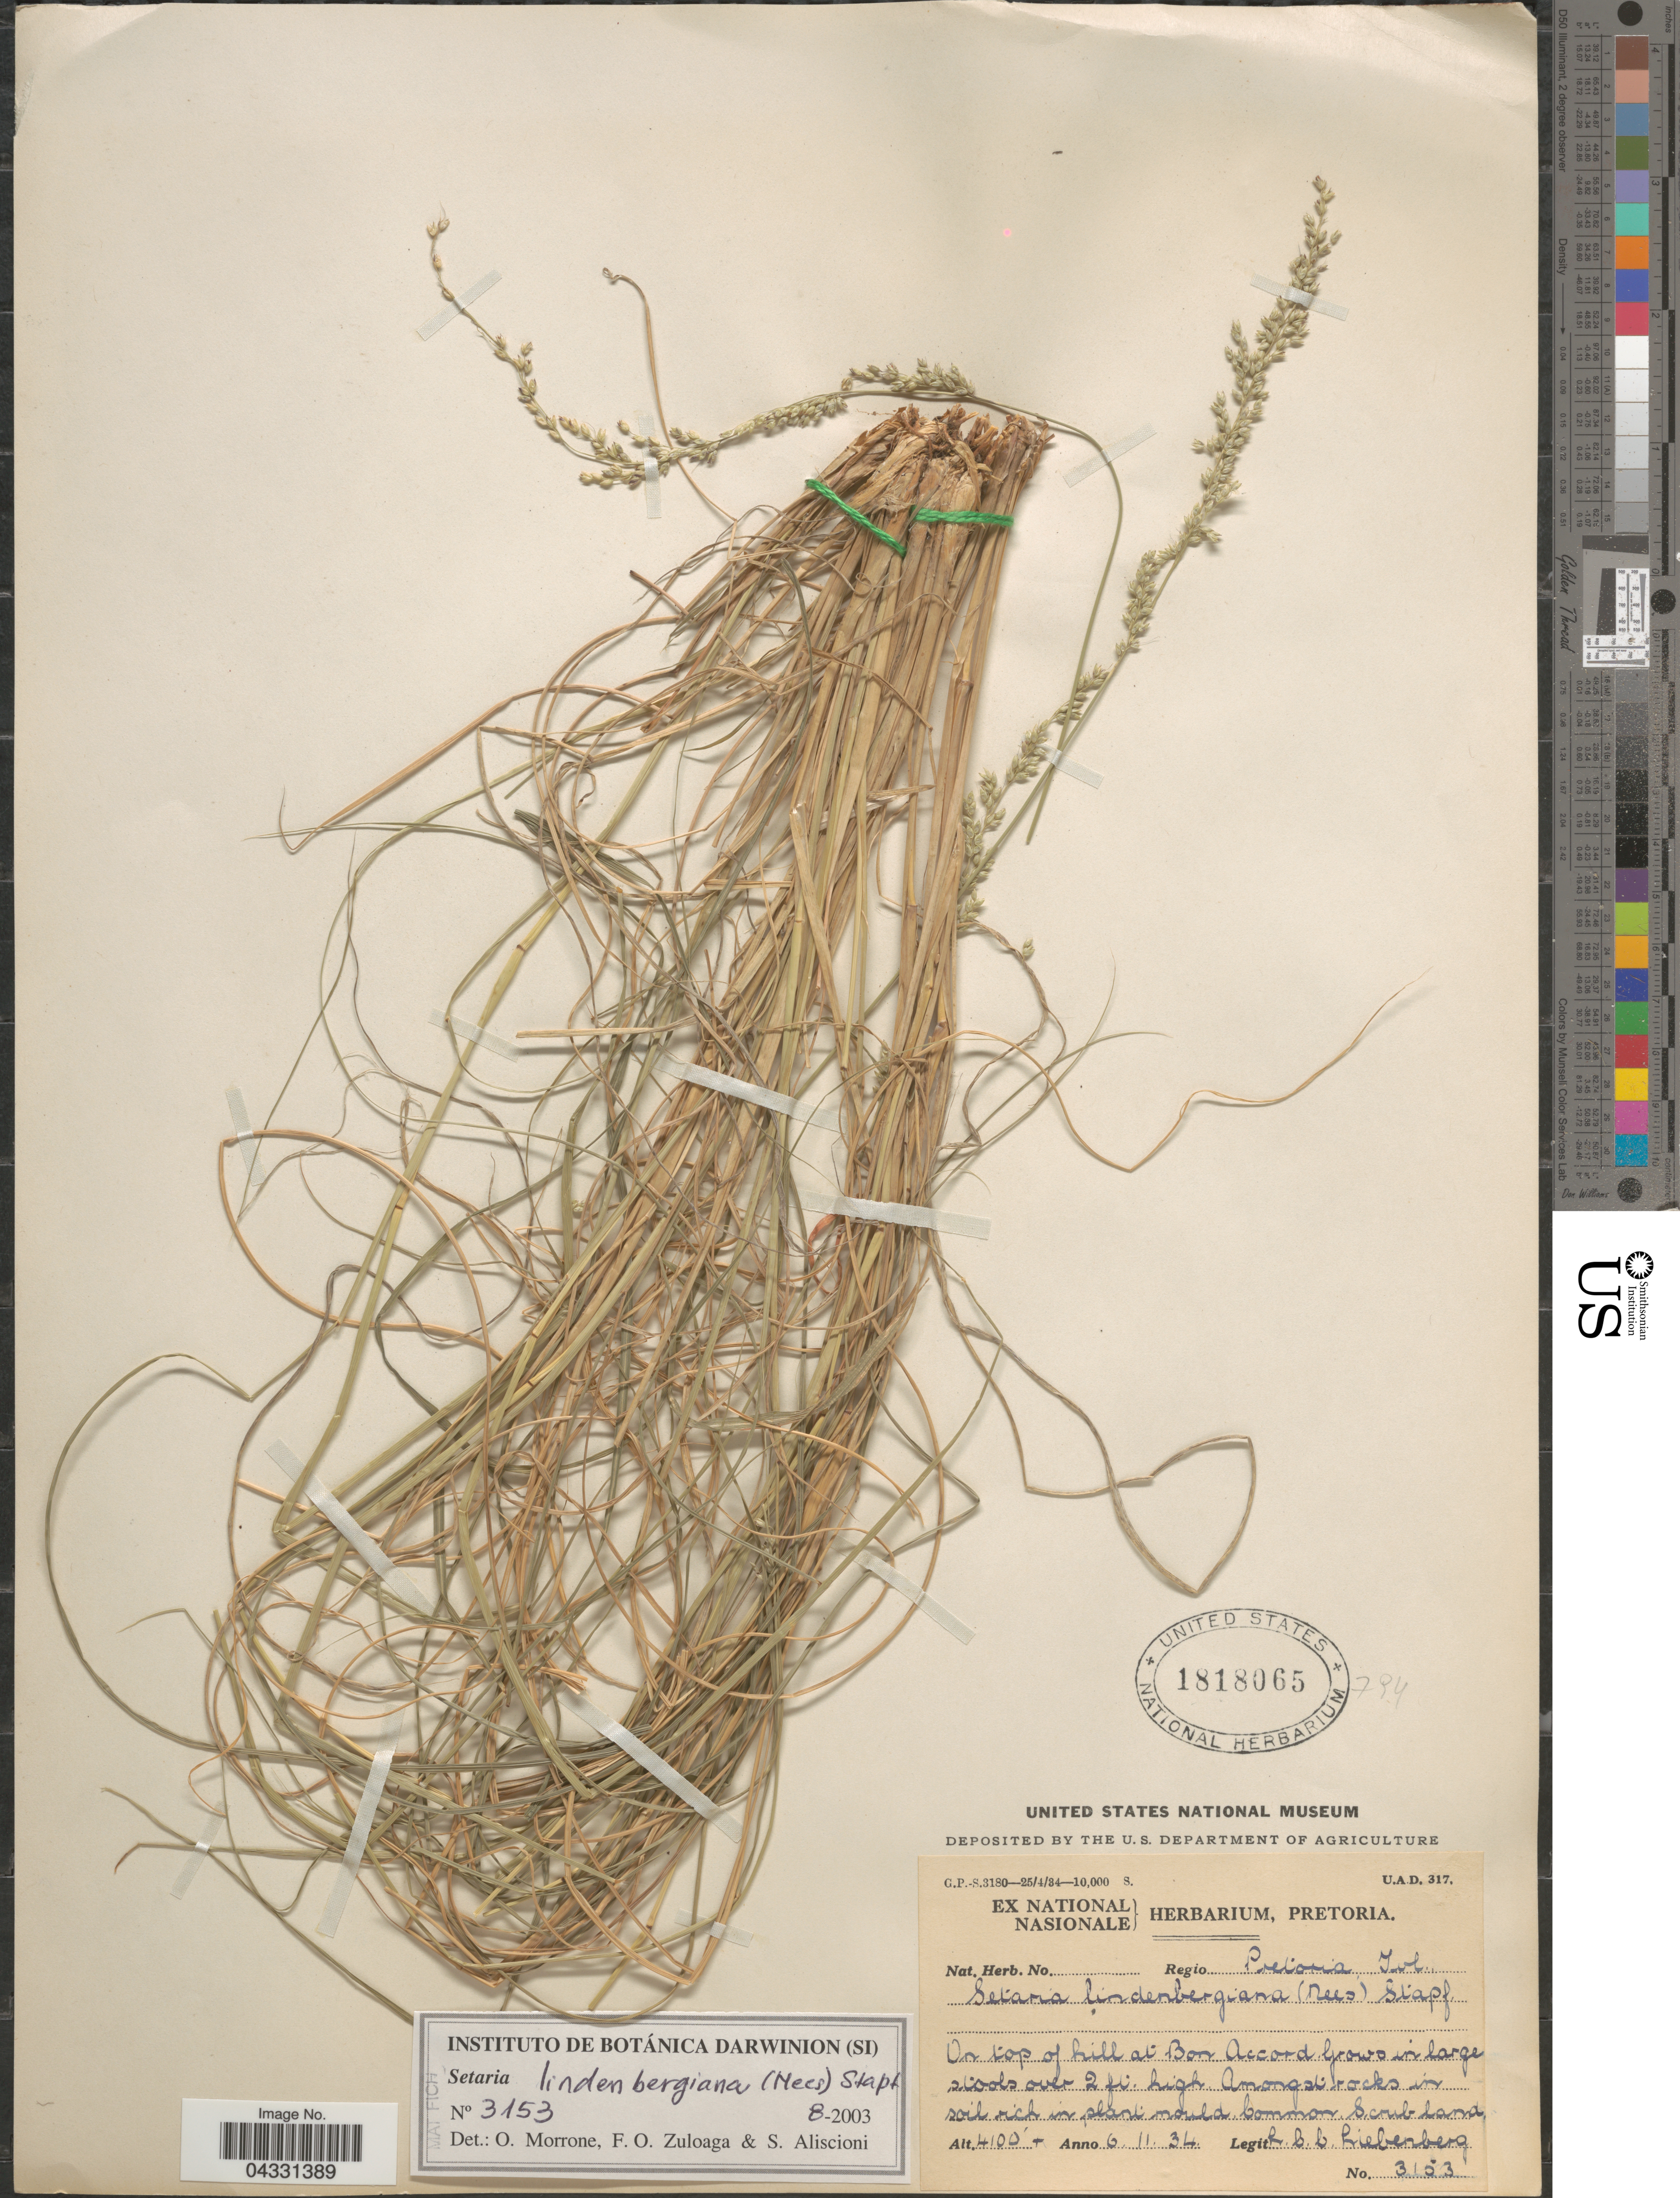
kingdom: Plantae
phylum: Tracheophyta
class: Liliopsida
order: Poales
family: Poaceae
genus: Setaria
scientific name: Setaria lindenbergiana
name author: (Nees) Stapf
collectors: L. Liebenberg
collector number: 3153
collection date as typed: Transcribed d/m/y: 6/11/34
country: South Africa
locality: Regio Pretoria, Tvl. On top of hill at Bon Accord. Amongst rocks in soil rich in plant mould.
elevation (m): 1250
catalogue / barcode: US 1818065